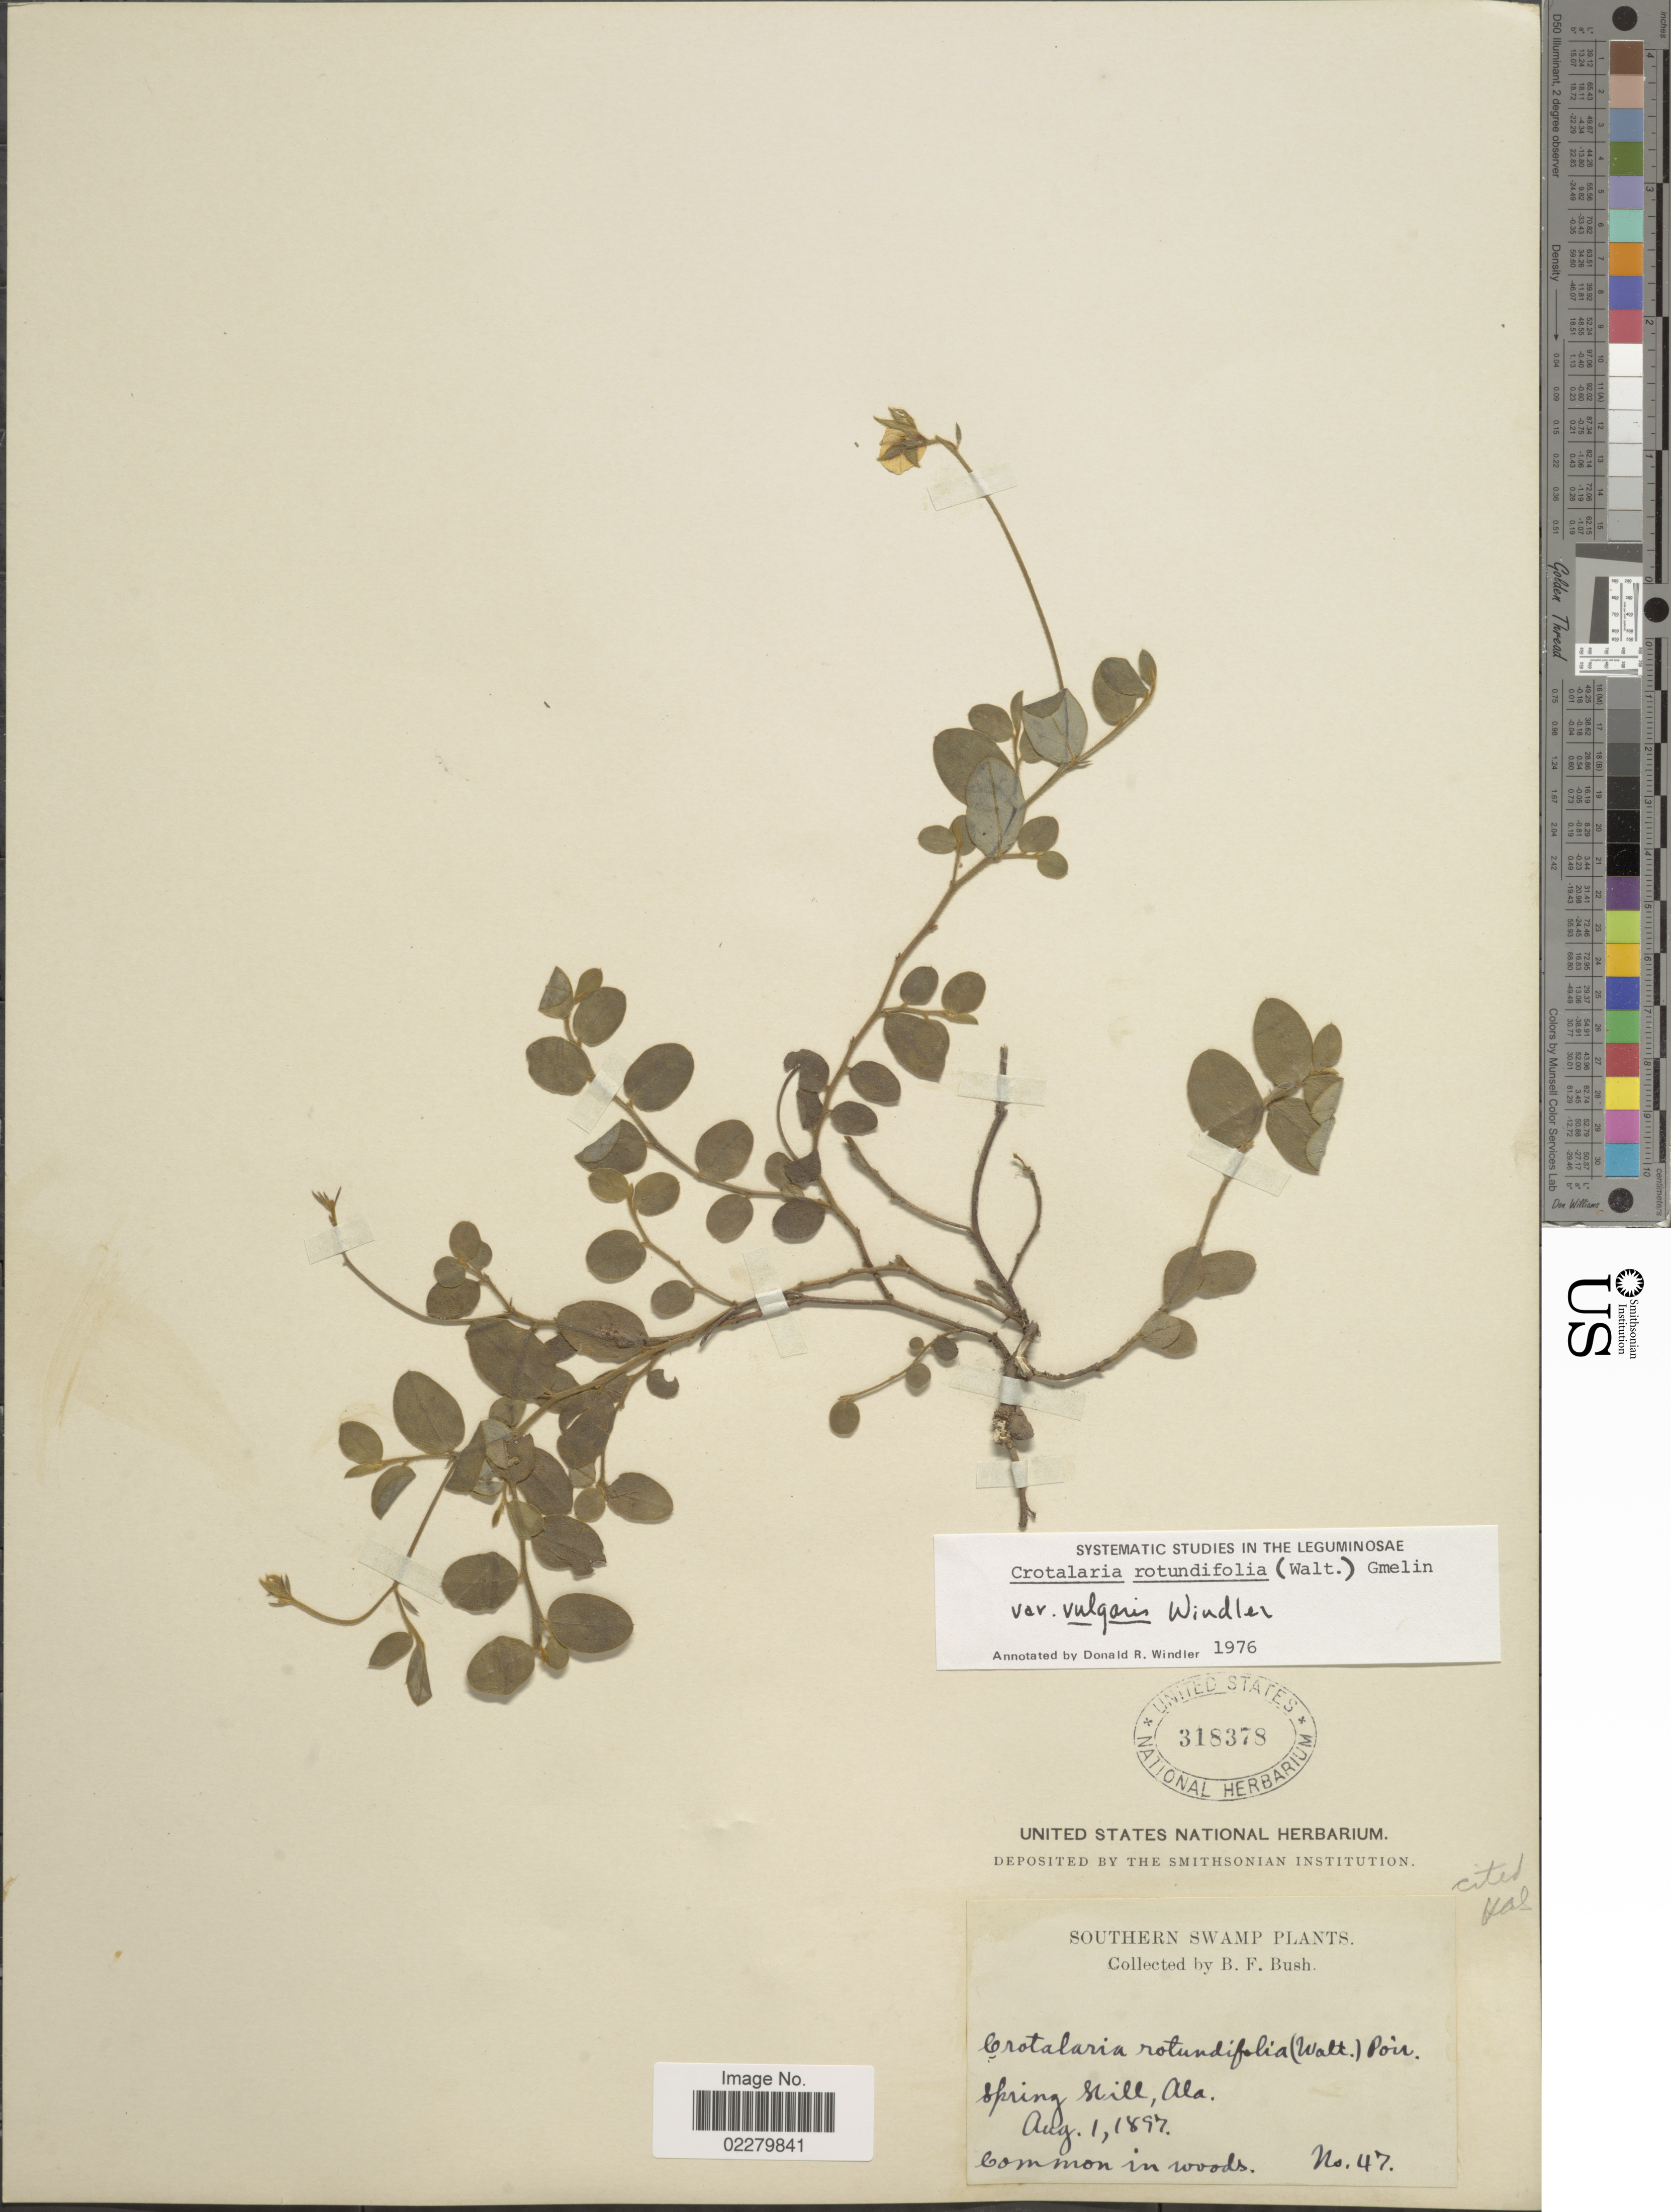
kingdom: Plantae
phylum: Tracheophyta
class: Magnoliopsida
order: Fabales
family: Fabaceae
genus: Crotalaria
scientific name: Crotalaria rotundifolia var. vulgaris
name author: Windler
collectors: B. F. Bush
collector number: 47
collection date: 1897-08-01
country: United States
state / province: Alabama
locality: Southern Swamp. Spring Scill, Ala.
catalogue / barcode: US 318378